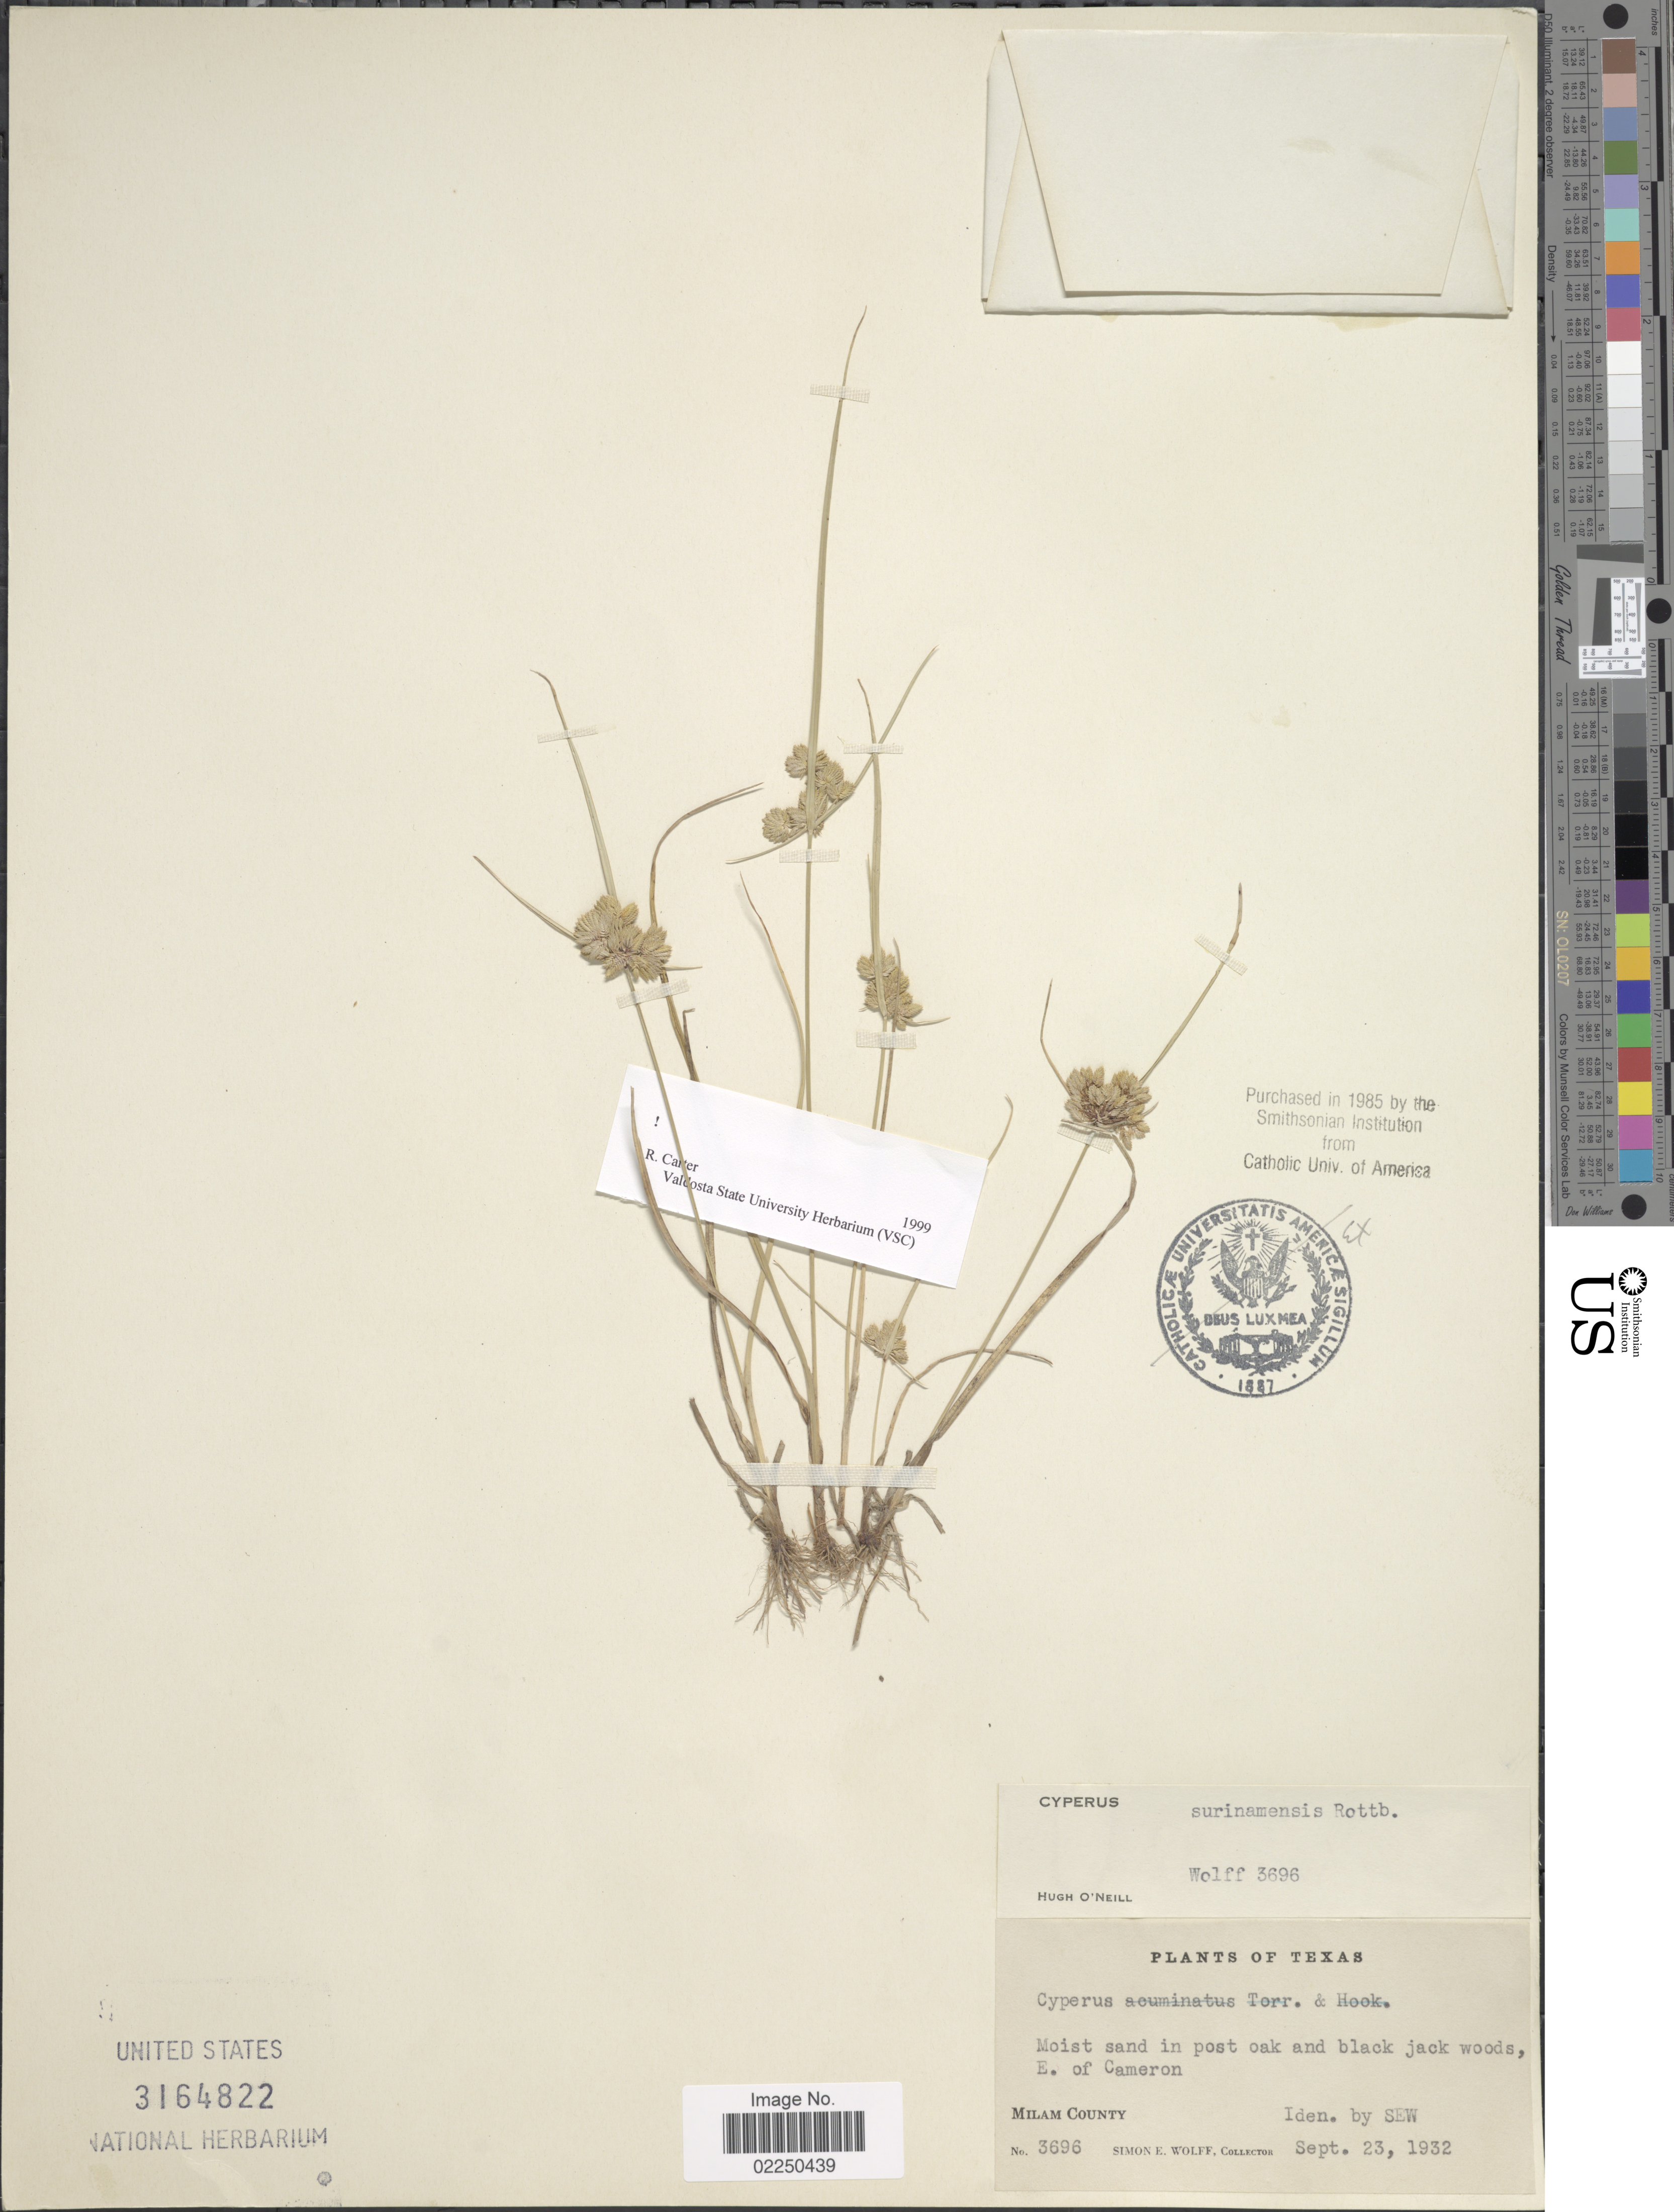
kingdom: Plantae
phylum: Tracheophyta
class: Liliopsida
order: Poales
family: Cyperaceae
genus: Cyperus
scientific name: Cyperus surinamensis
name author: Rottb.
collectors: S. E. Wolff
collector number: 3696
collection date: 1932-09-23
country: United States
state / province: Texas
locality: Moist sand in post oak and black jack woods, E. of Cameron, Milam County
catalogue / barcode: US 3164822